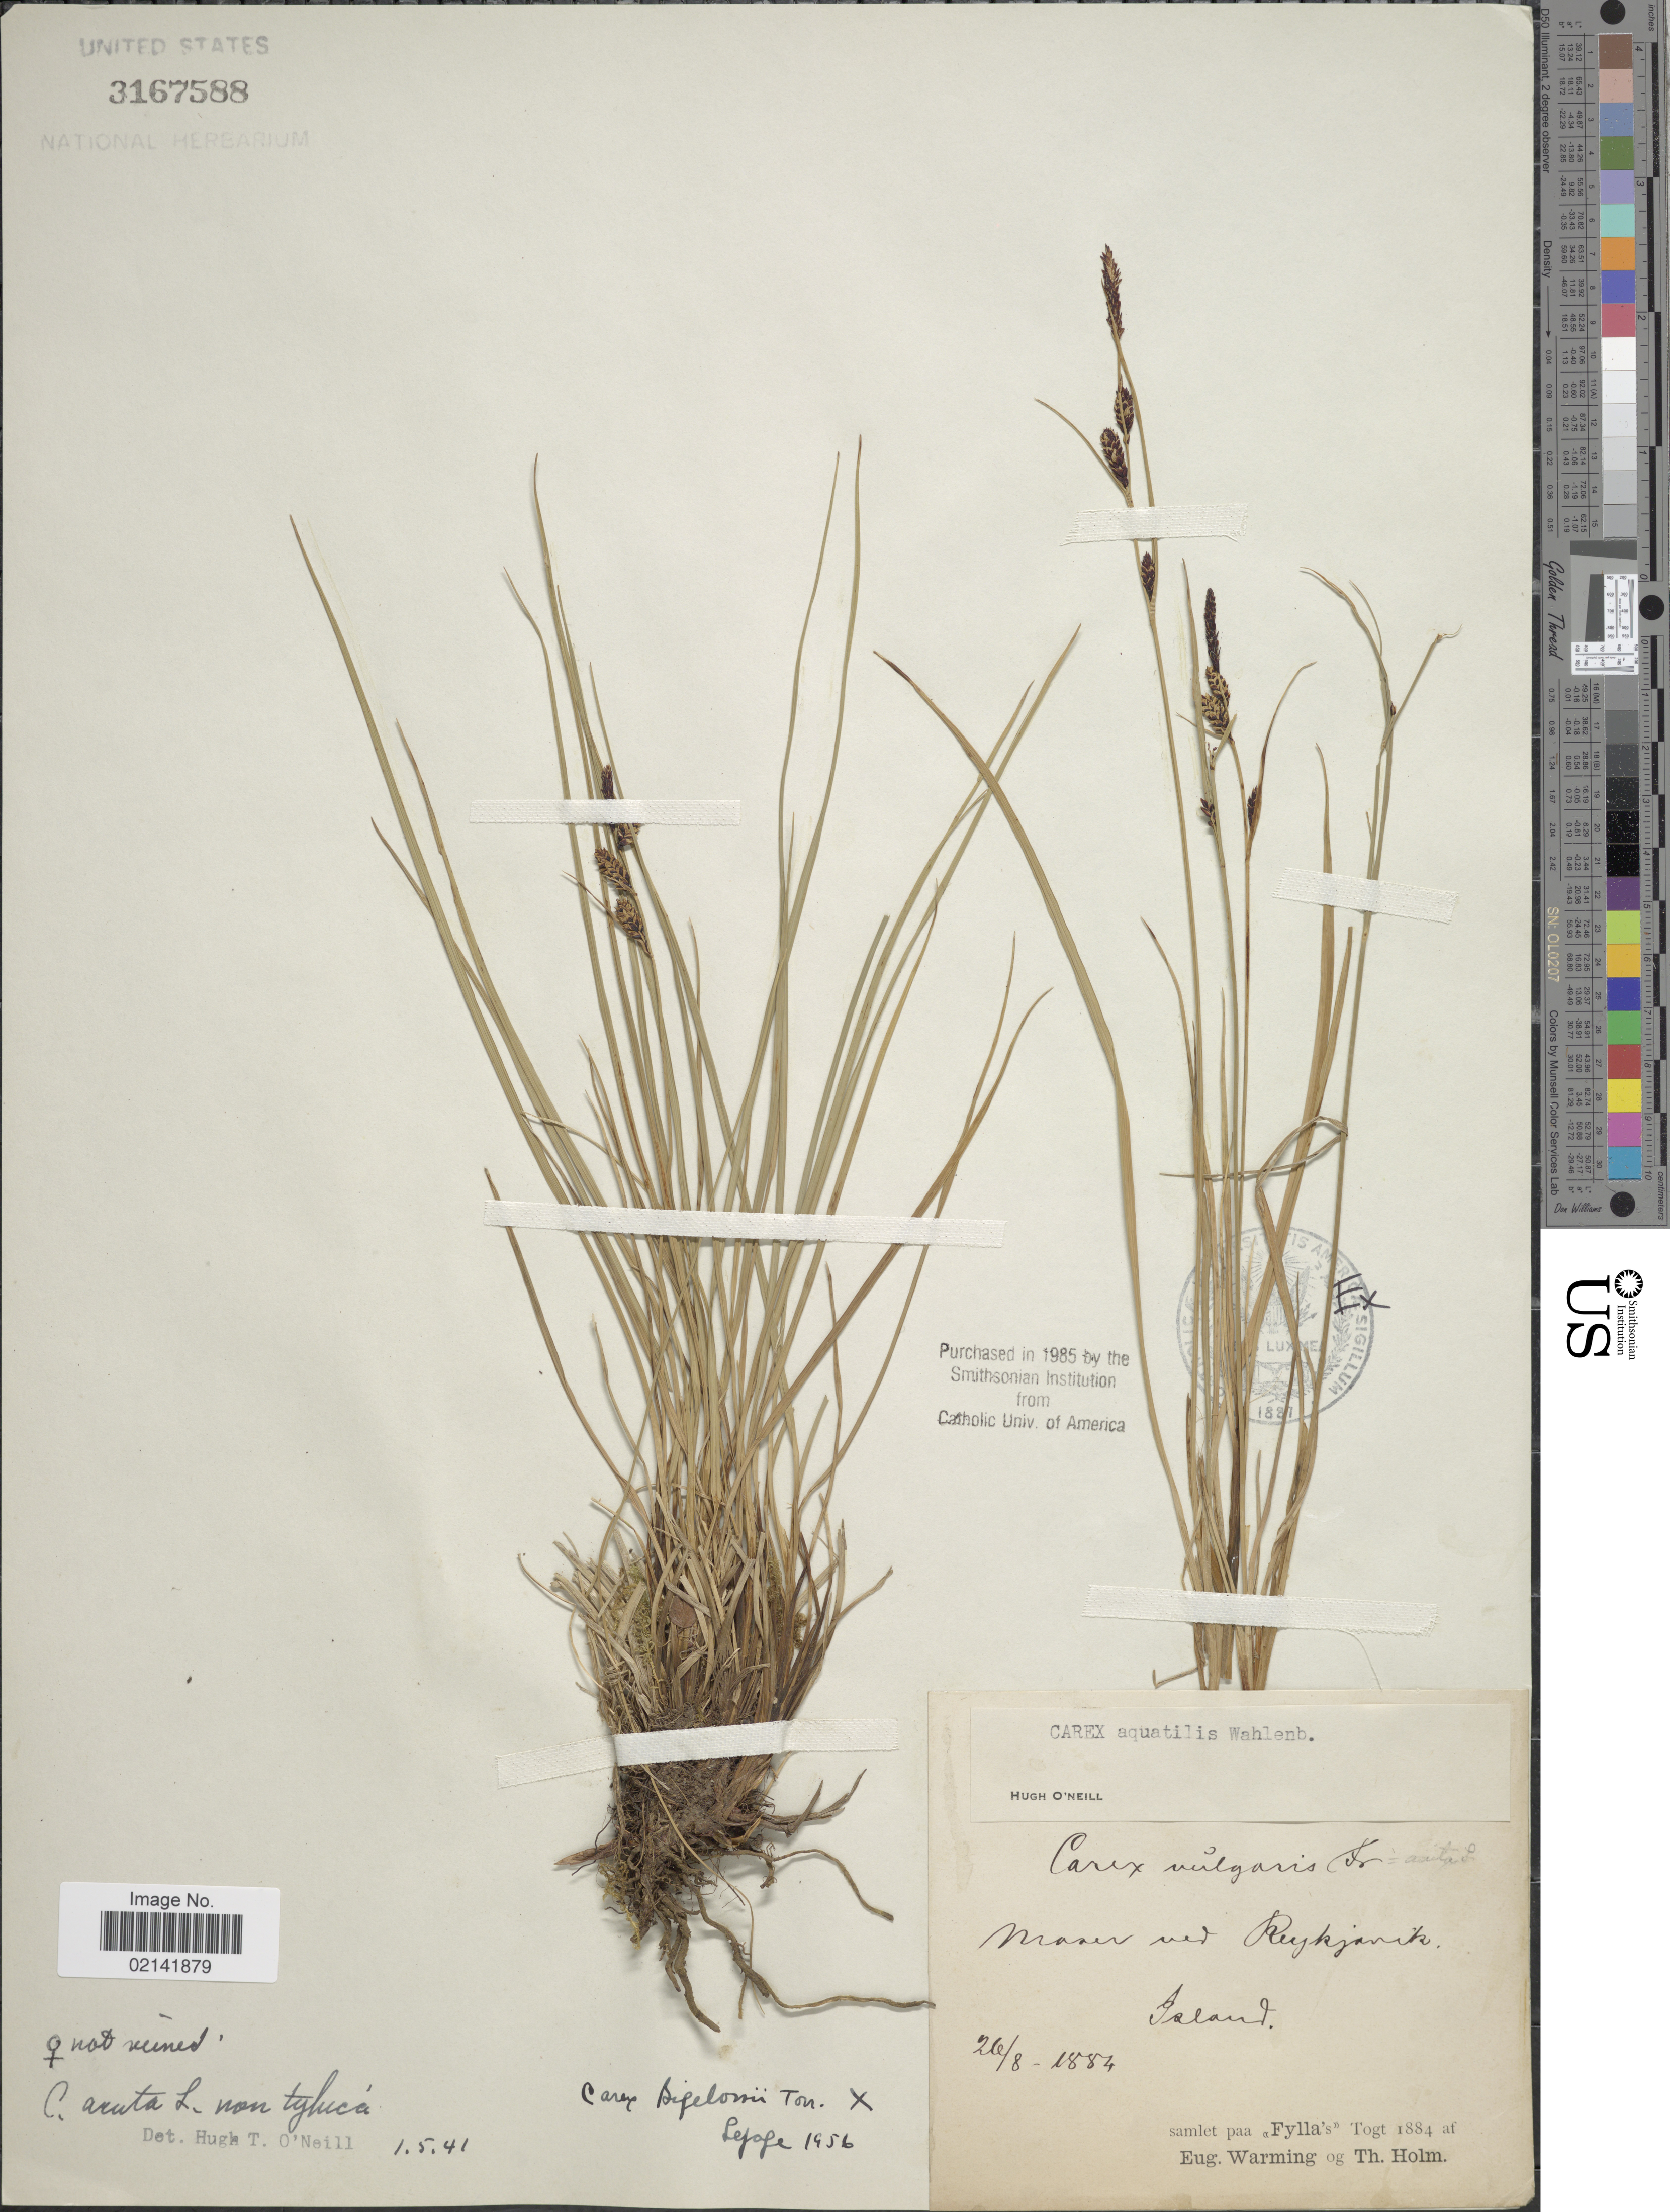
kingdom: Plantae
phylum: Tracheophyta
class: Liliopsida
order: Poales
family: Cyperaceae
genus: Carex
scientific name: Carex aquatilis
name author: Wahlenb.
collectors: E. Warming & T. Holm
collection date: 1884-08-26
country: Iceland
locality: Reykjavik, Island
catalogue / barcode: US 3167588